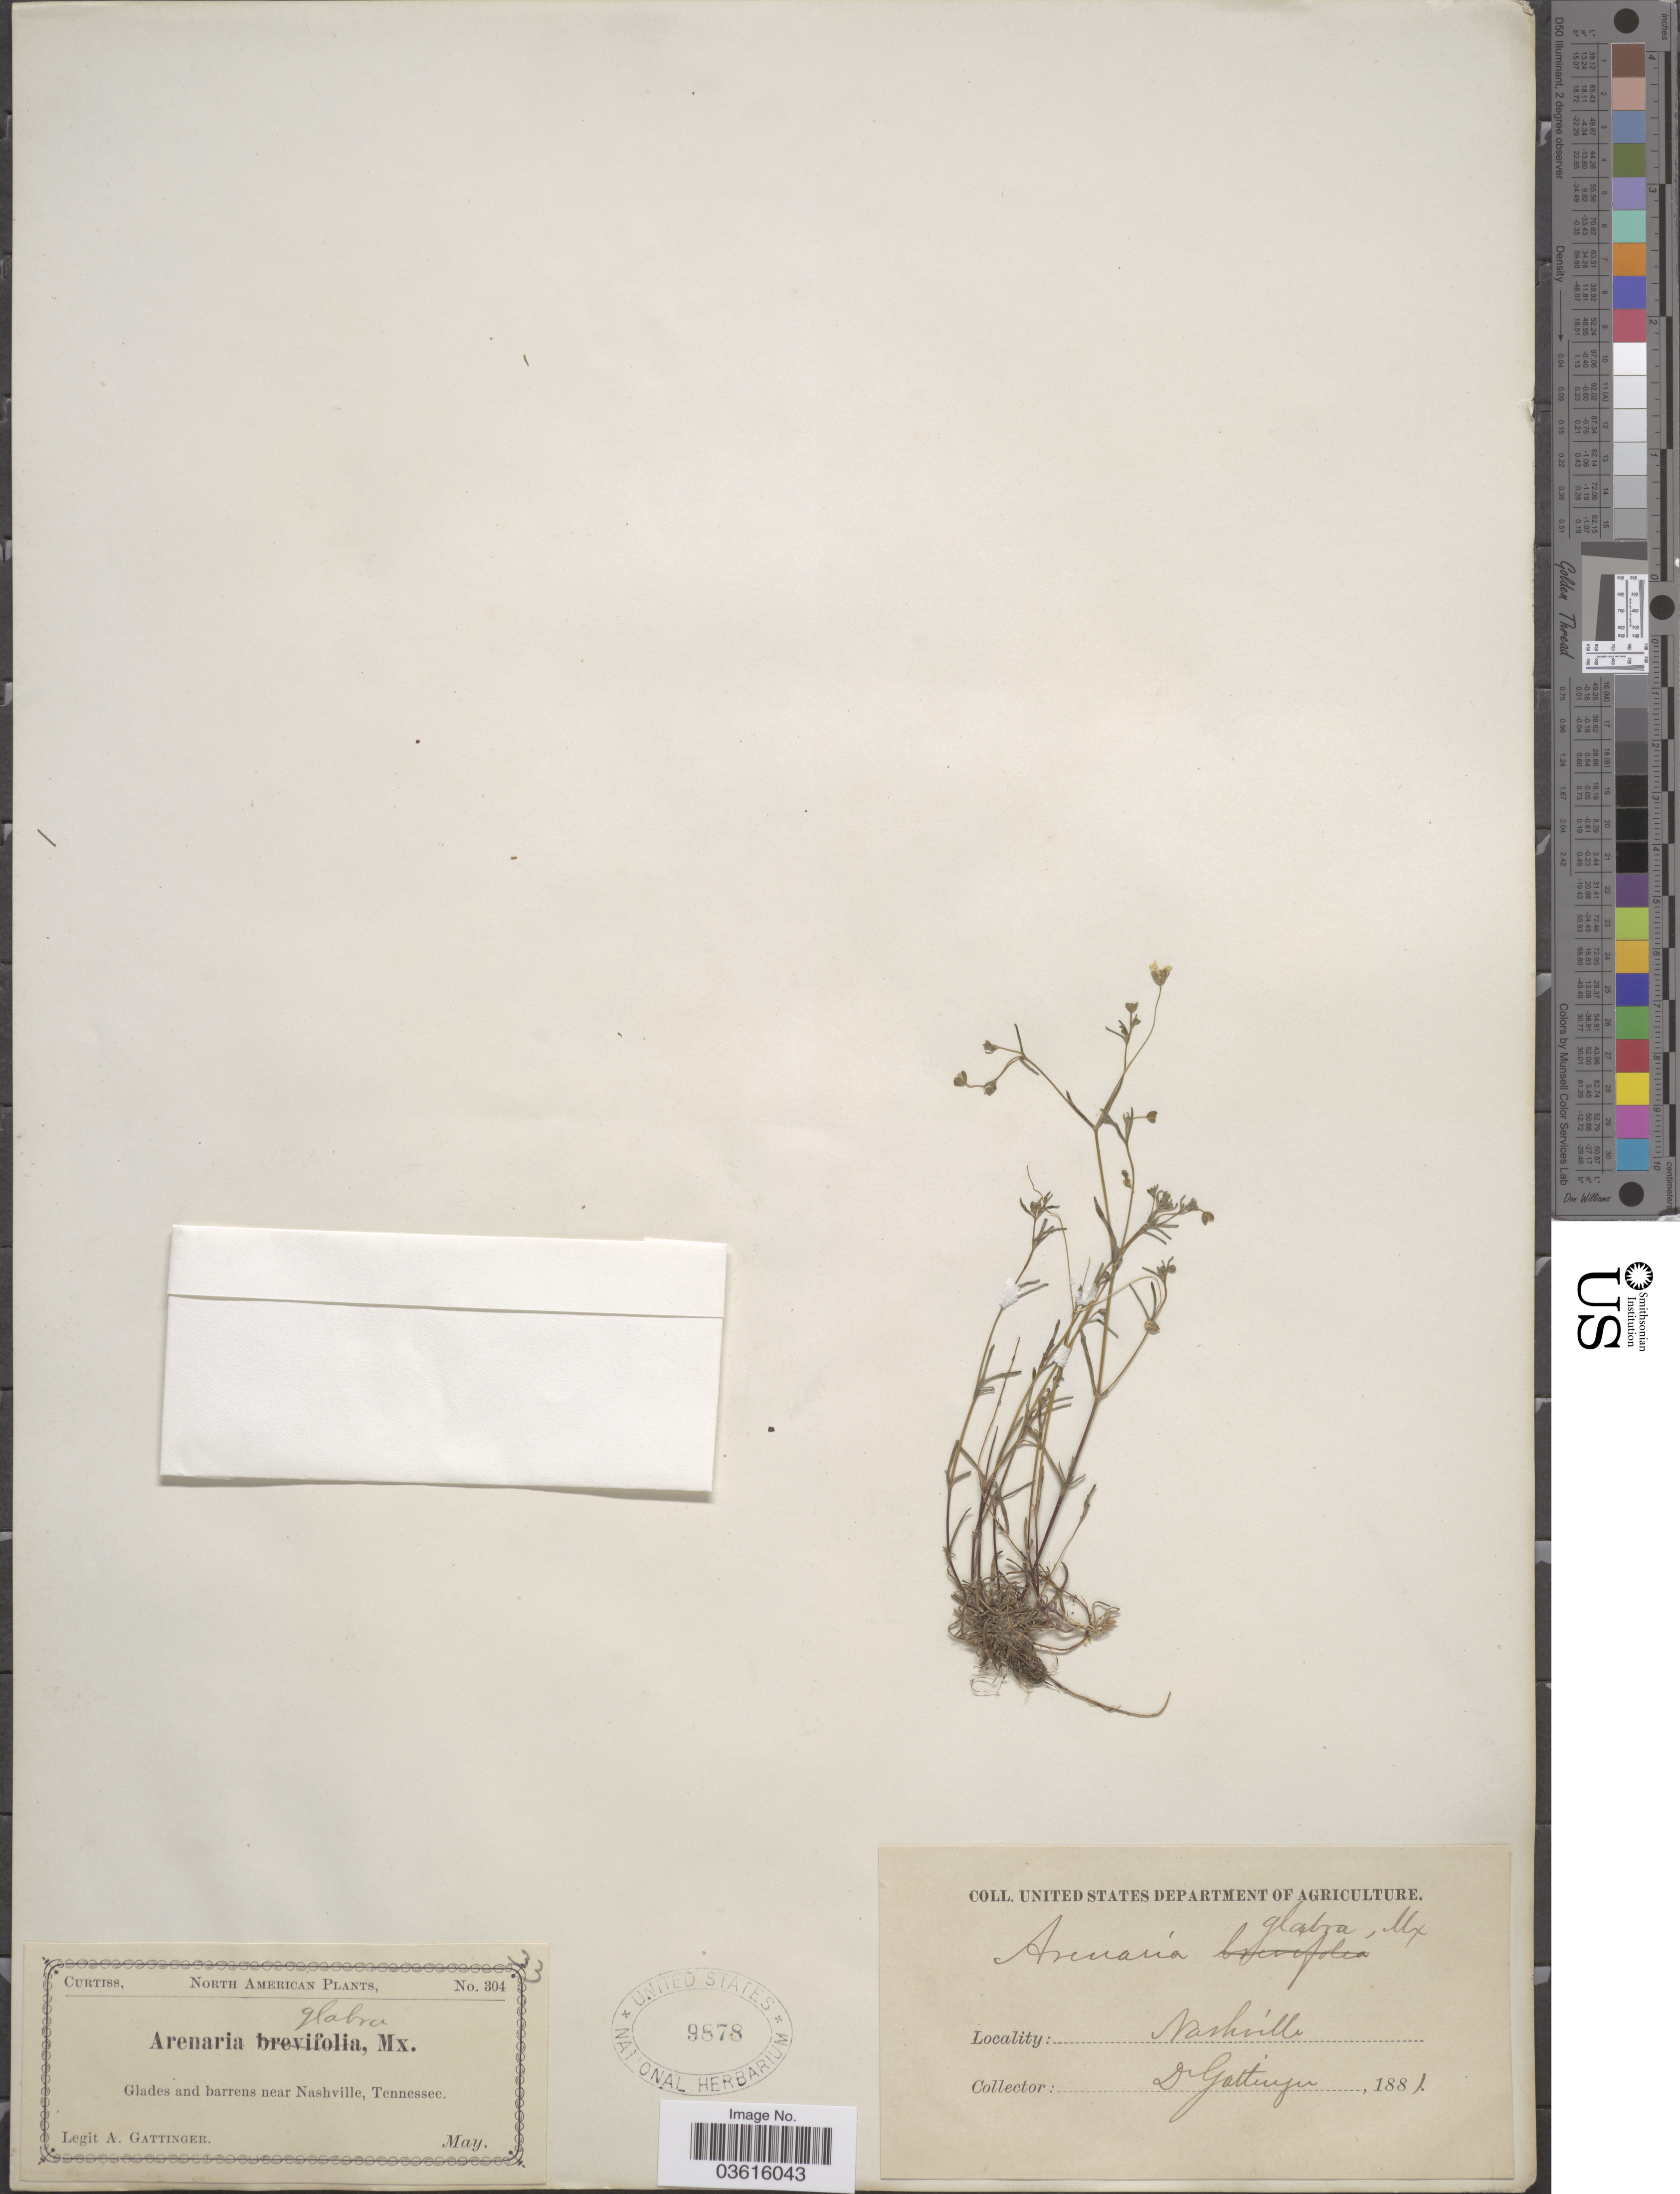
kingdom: Plantae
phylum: Tracheophyta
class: Magnoliopsida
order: Caryophyllales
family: Caryophyllaceae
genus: Minuartia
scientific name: Minuartia glabra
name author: (Michx.) Mattf.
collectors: A. Gattinger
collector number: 304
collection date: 1881-05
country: United States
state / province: Tennessee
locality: Glades and barrens near Nashville.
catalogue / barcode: US 9878